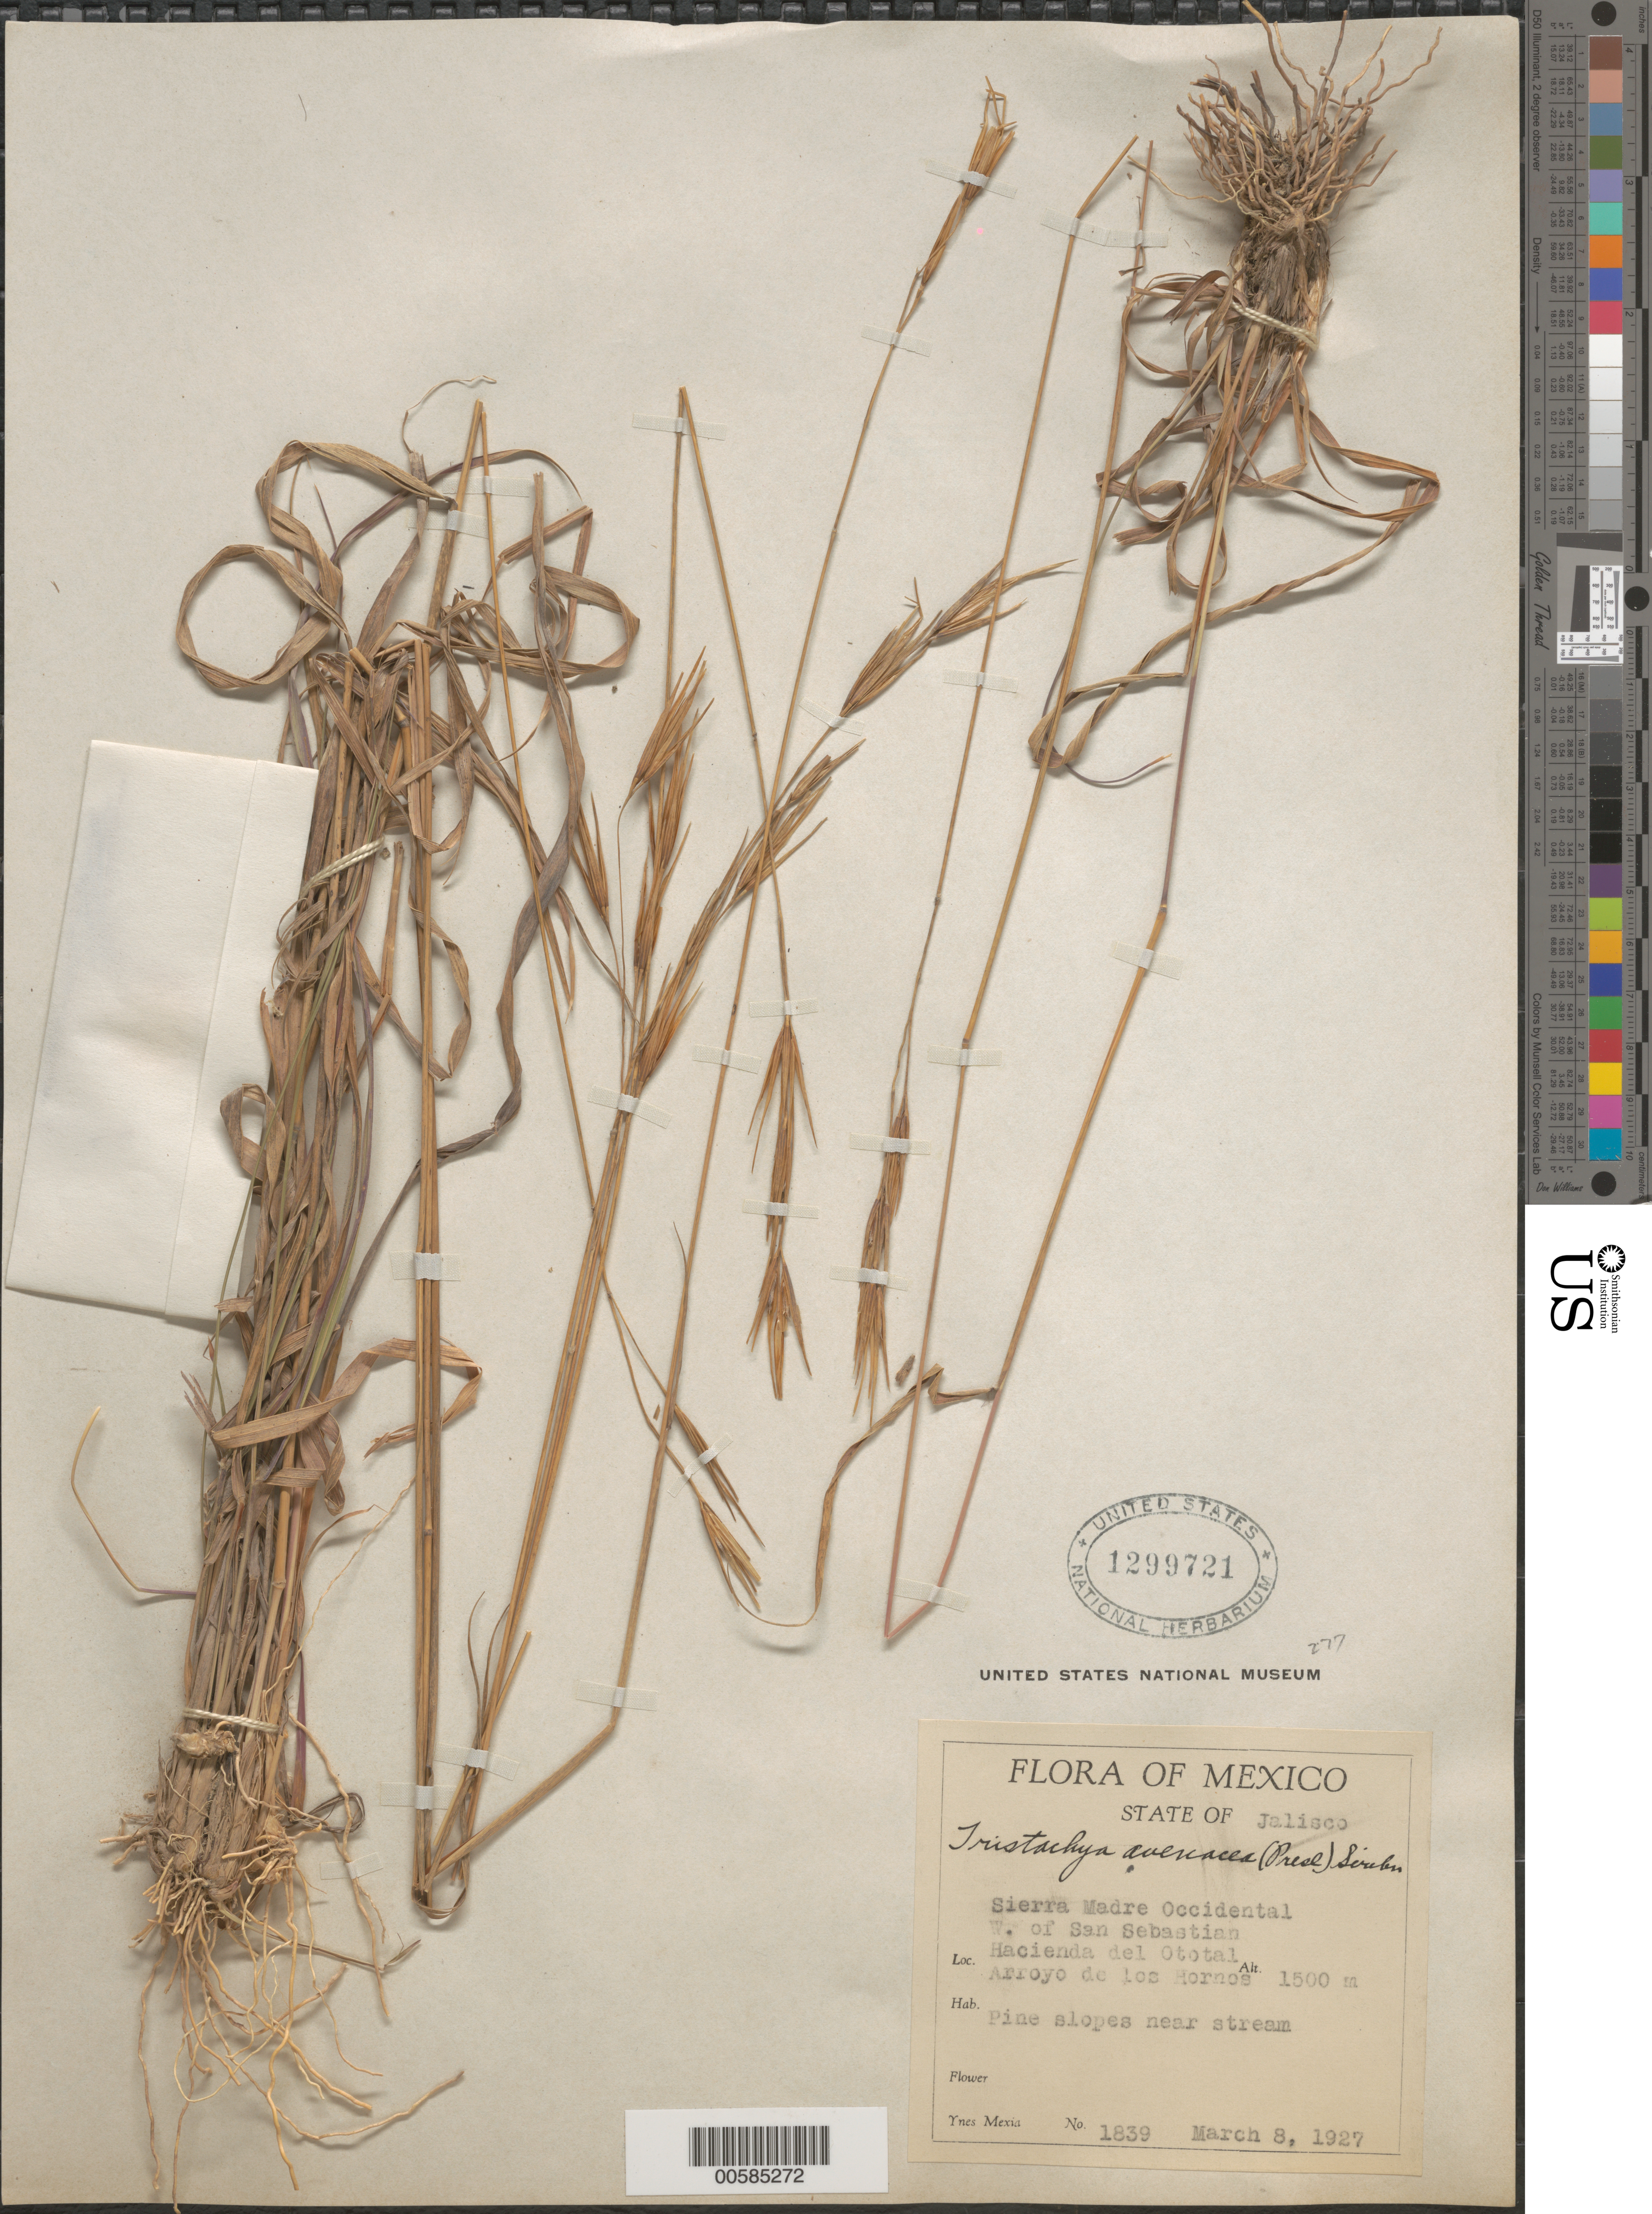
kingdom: Plantae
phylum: Tracheophyta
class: Liliopsida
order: Poales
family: Poaceae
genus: Tristachya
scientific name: Tristachya avenacea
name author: Scribn. & Merr.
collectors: Y. Mexia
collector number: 1839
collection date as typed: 8 Mar 1927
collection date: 1927-03-08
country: Mexico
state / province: Jalisco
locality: Sierra Madre Occidental W of San Sebastian Hacienda del Ototal, Arroyo de los Hornos.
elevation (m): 1500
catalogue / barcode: US 1299721